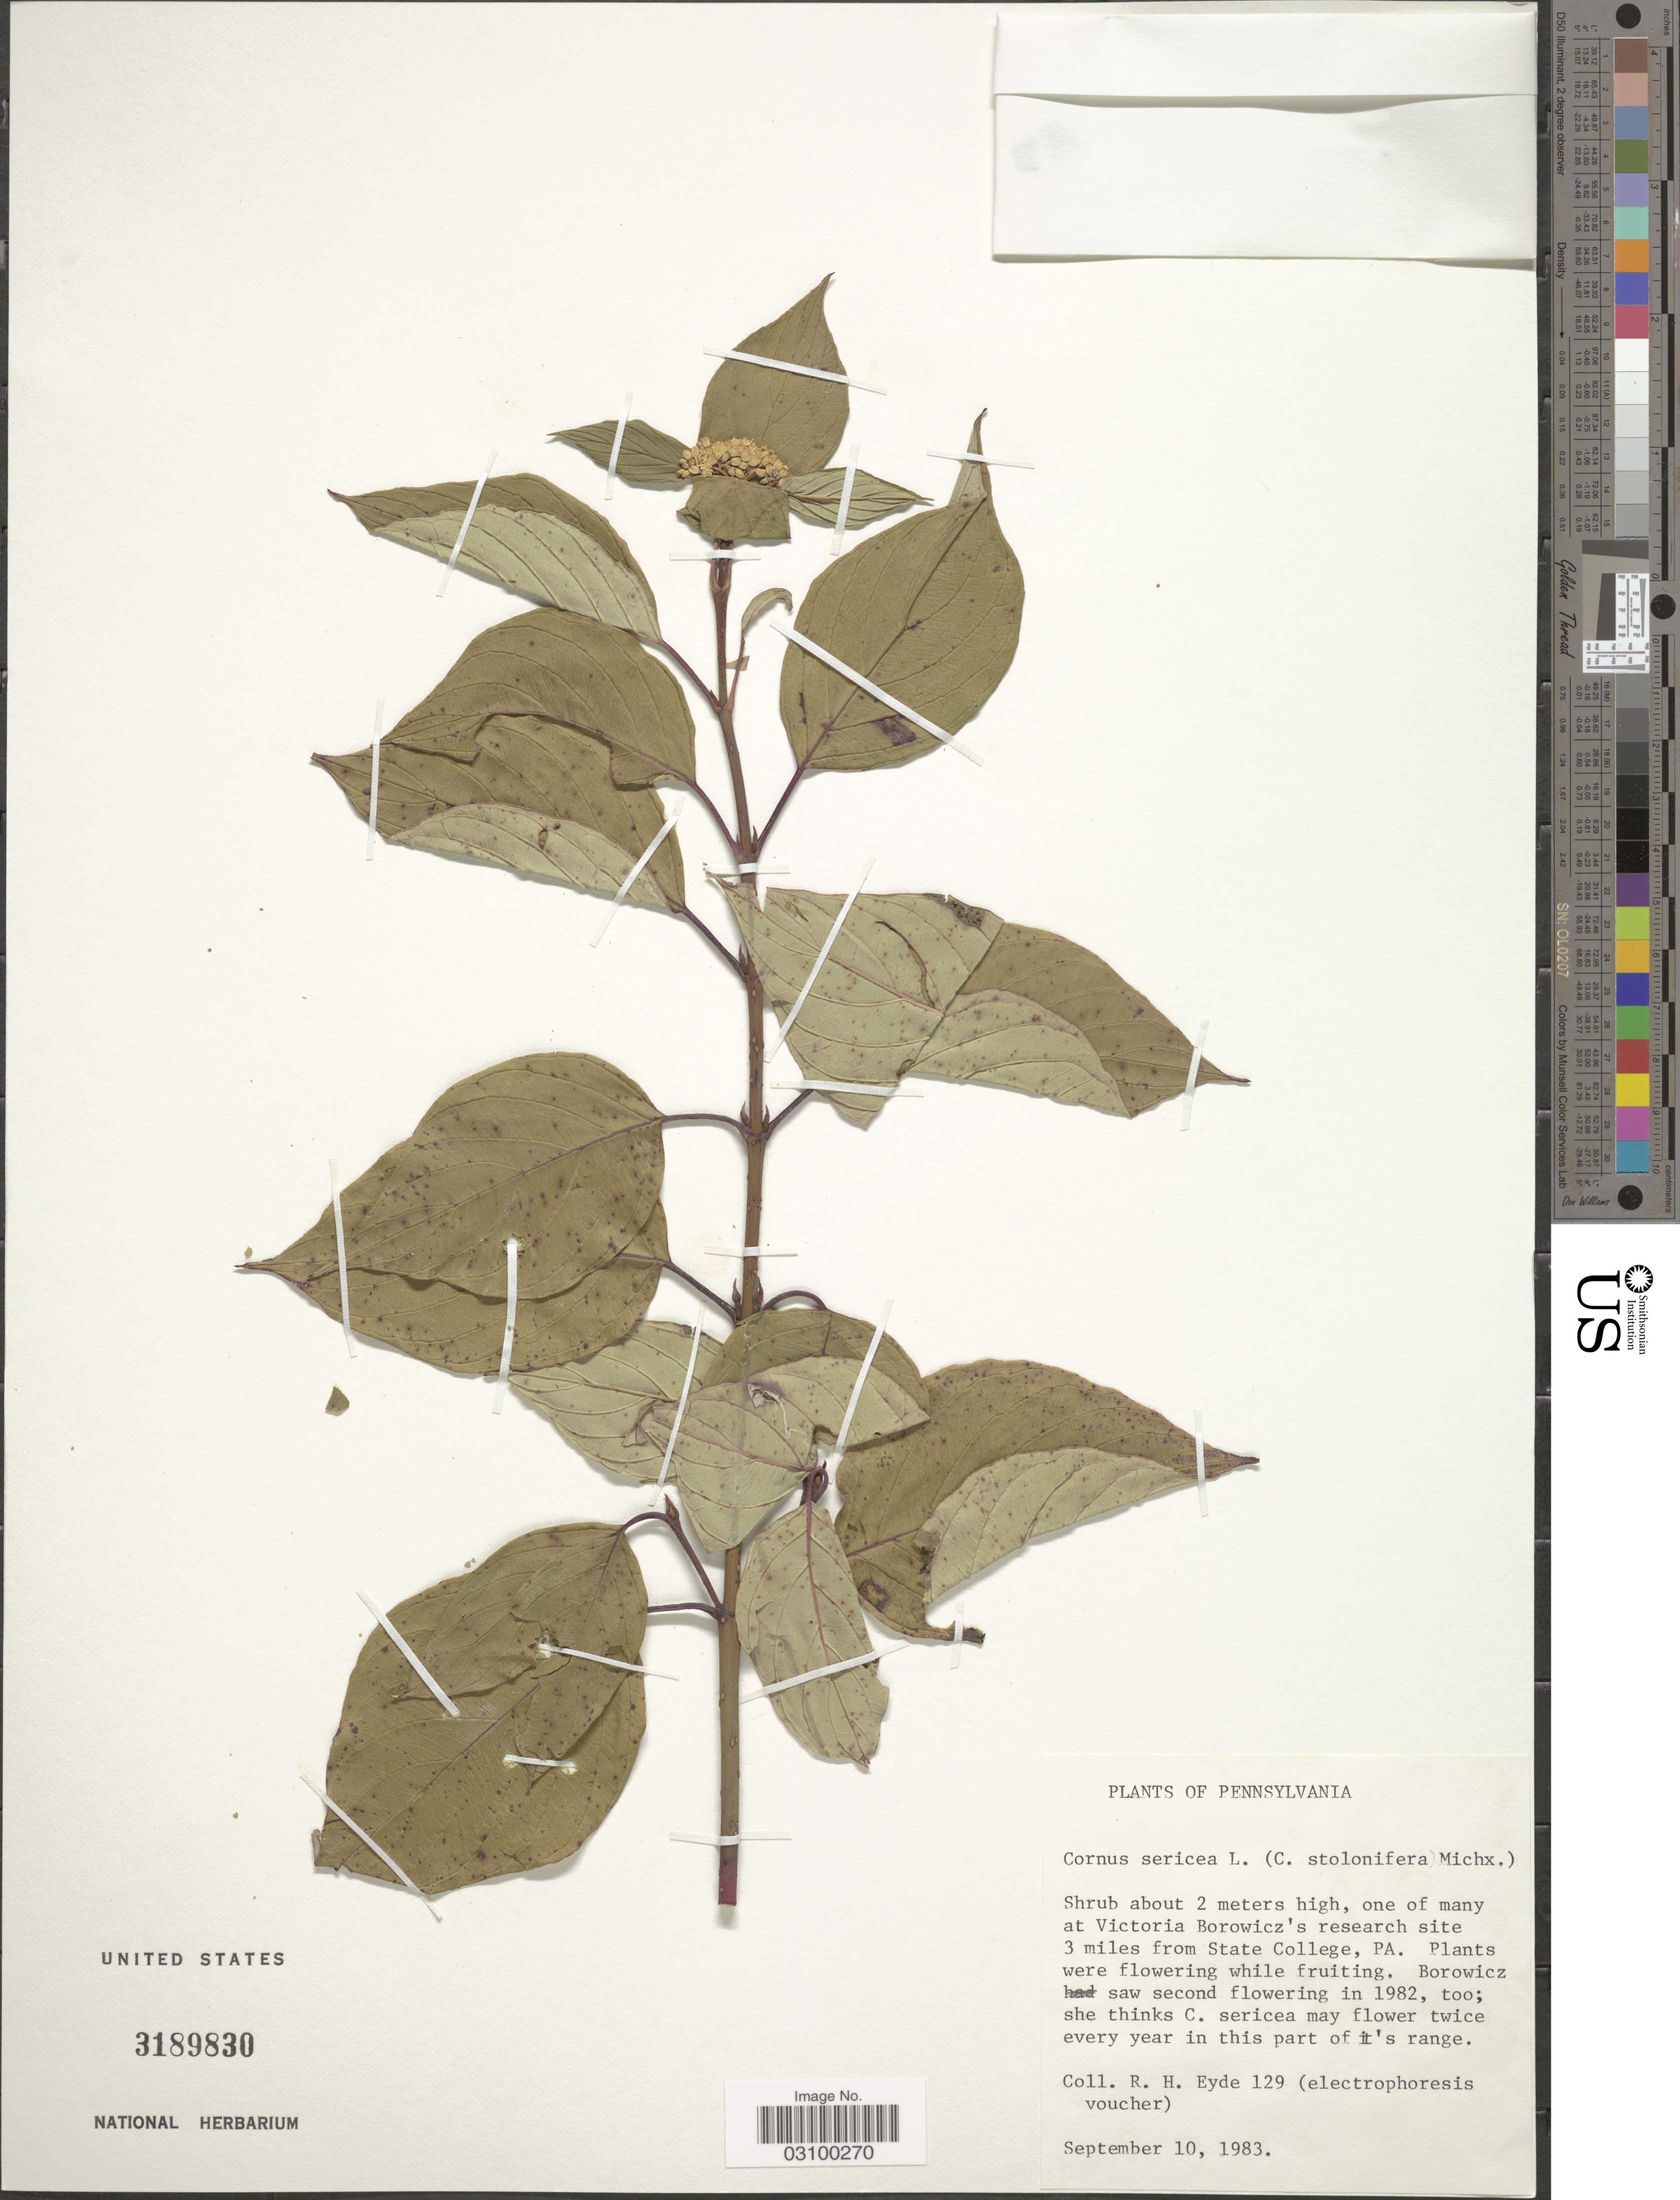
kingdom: Plantae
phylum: Tracheophyta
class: Magnoliopsida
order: Cornales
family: Cornaceae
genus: Cornus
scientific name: Cornus sericea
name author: L.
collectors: R. H. Eyde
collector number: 129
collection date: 1983-09-10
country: United States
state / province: Pennsylvania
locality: At Victoria Borowicz's research site 3 miles from State College, Pa.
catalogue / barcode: US 3189830